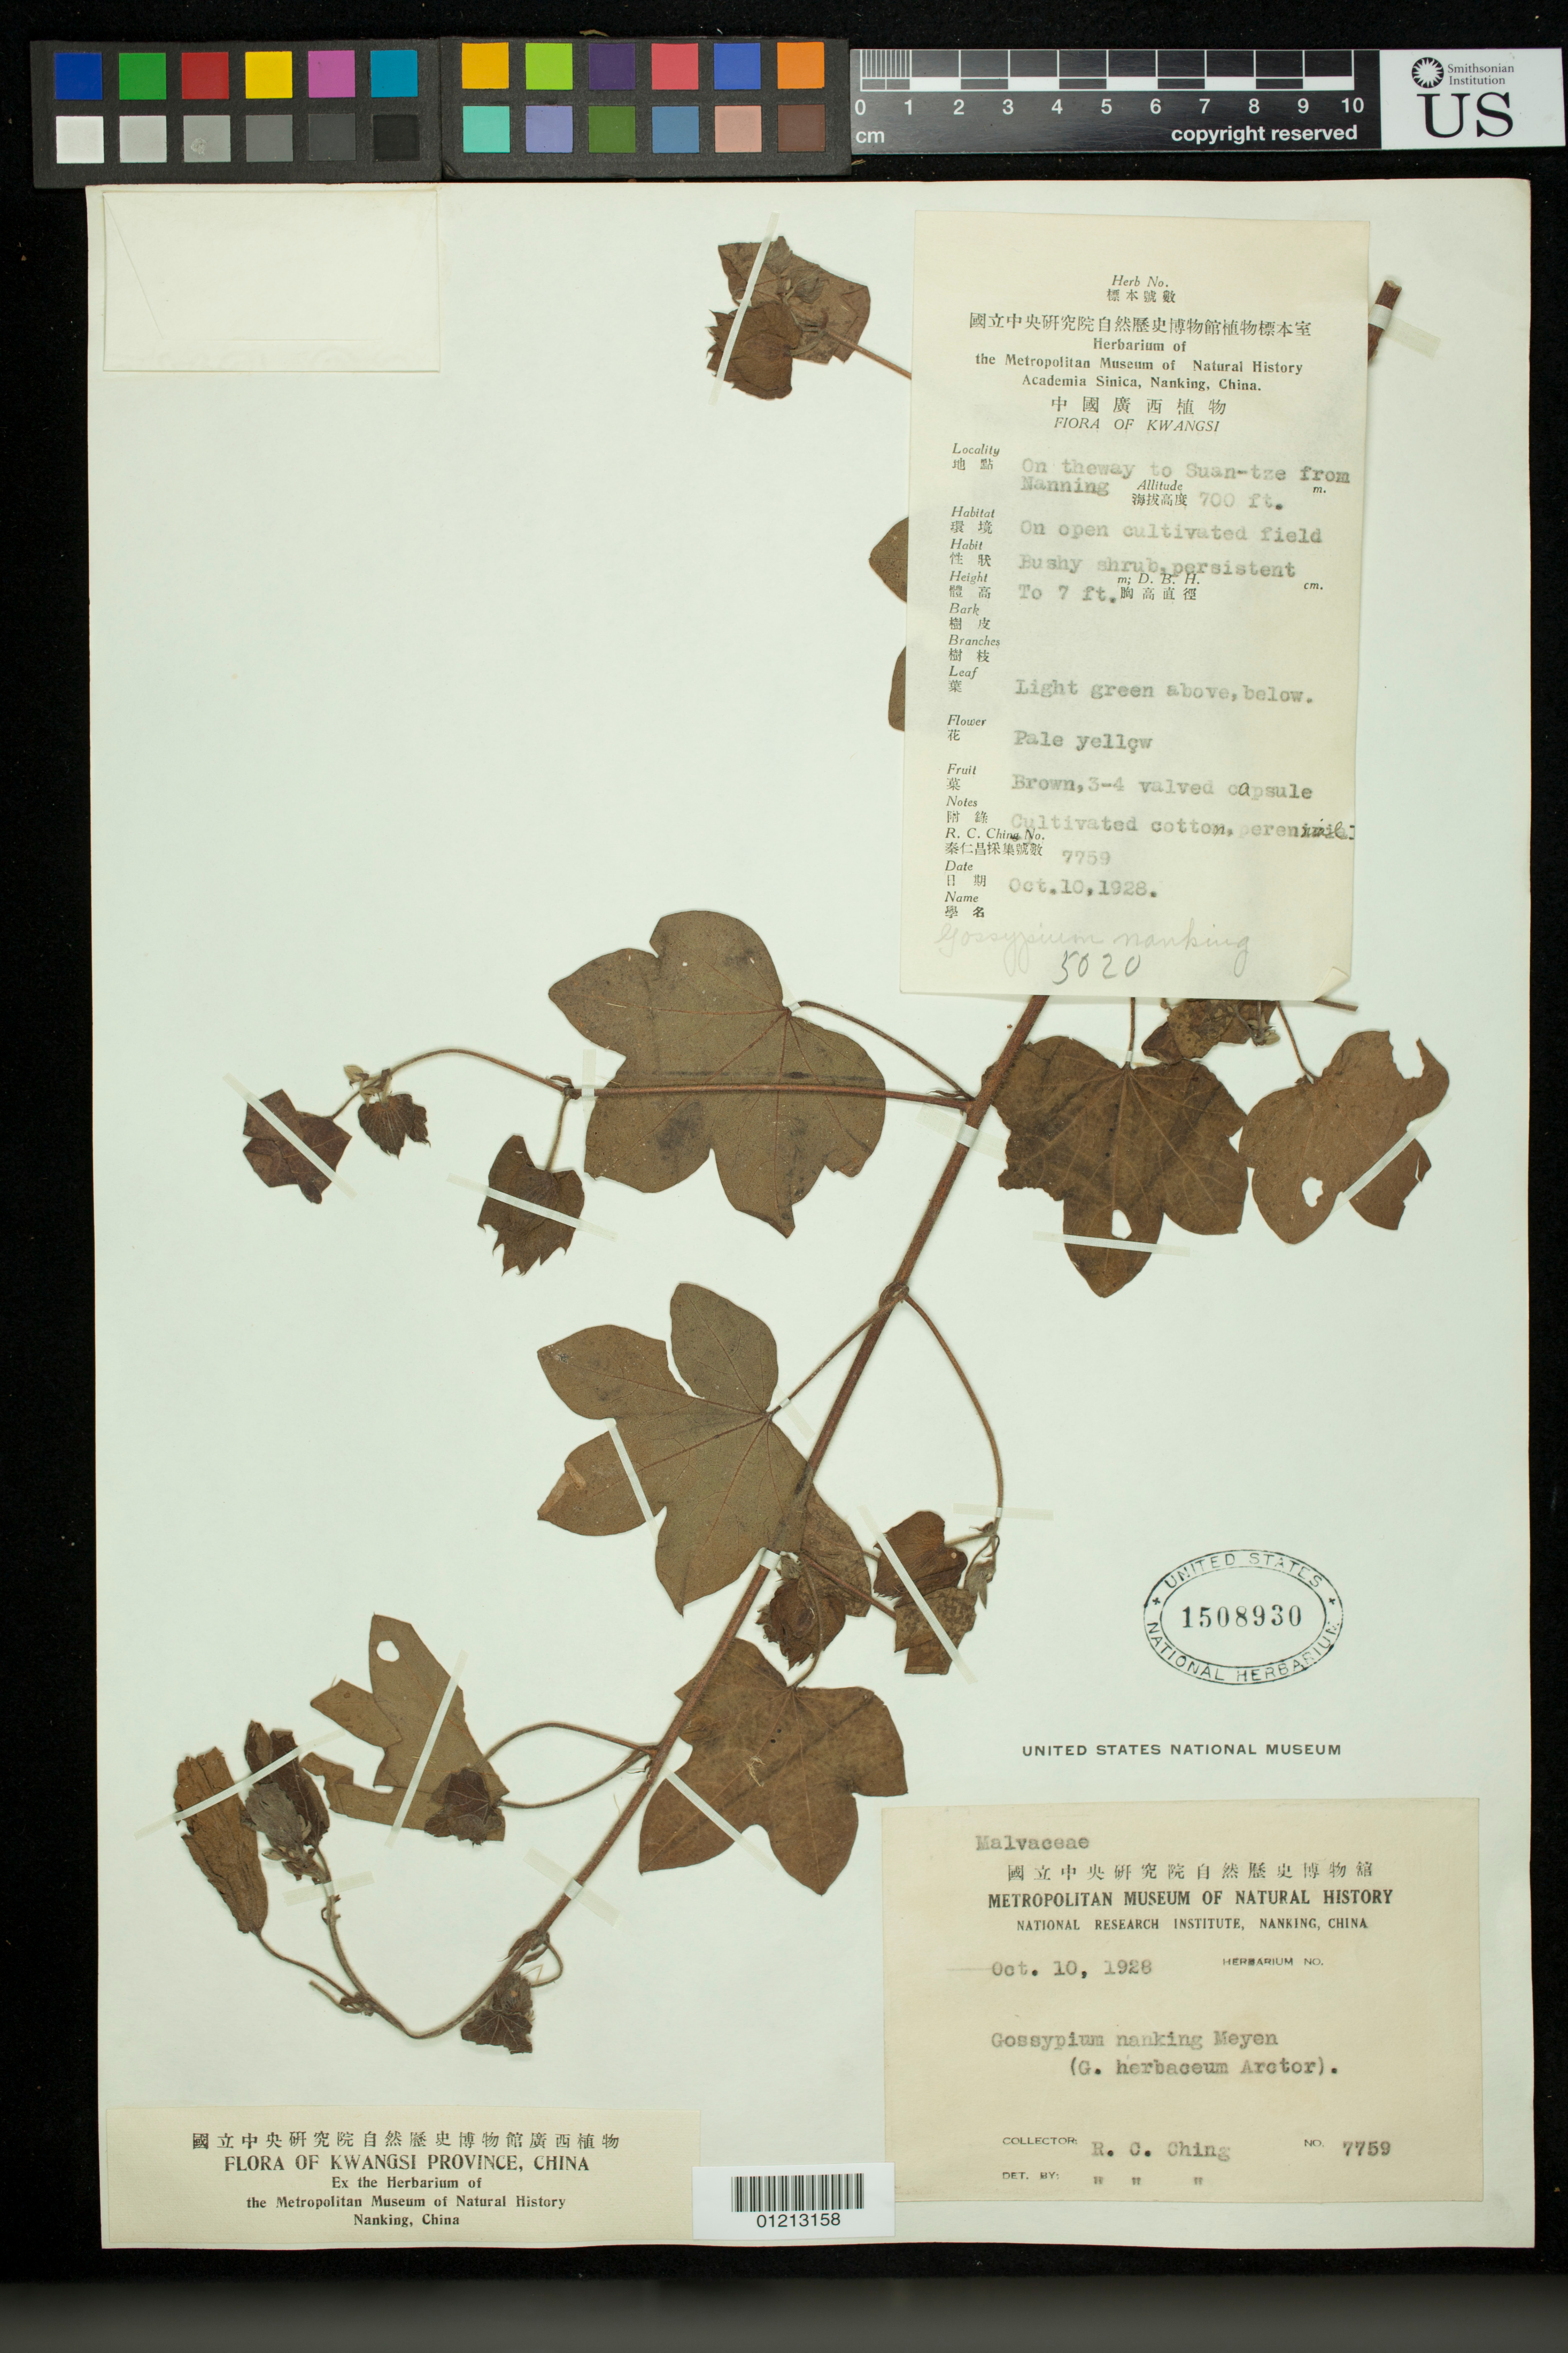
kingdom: Plantae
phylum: Tracheophyta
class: Magnoliopsida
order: Malvales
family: Malvaceae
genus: Gossypium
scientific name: Gossypium arboreum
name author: L.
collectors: R. C. Ching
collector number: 7759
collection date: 1928-10-10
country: China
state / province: Guangxi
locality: On the way to Suan-tze from Nanning. On open cultivated field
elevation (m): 213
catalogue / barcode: US 1508930